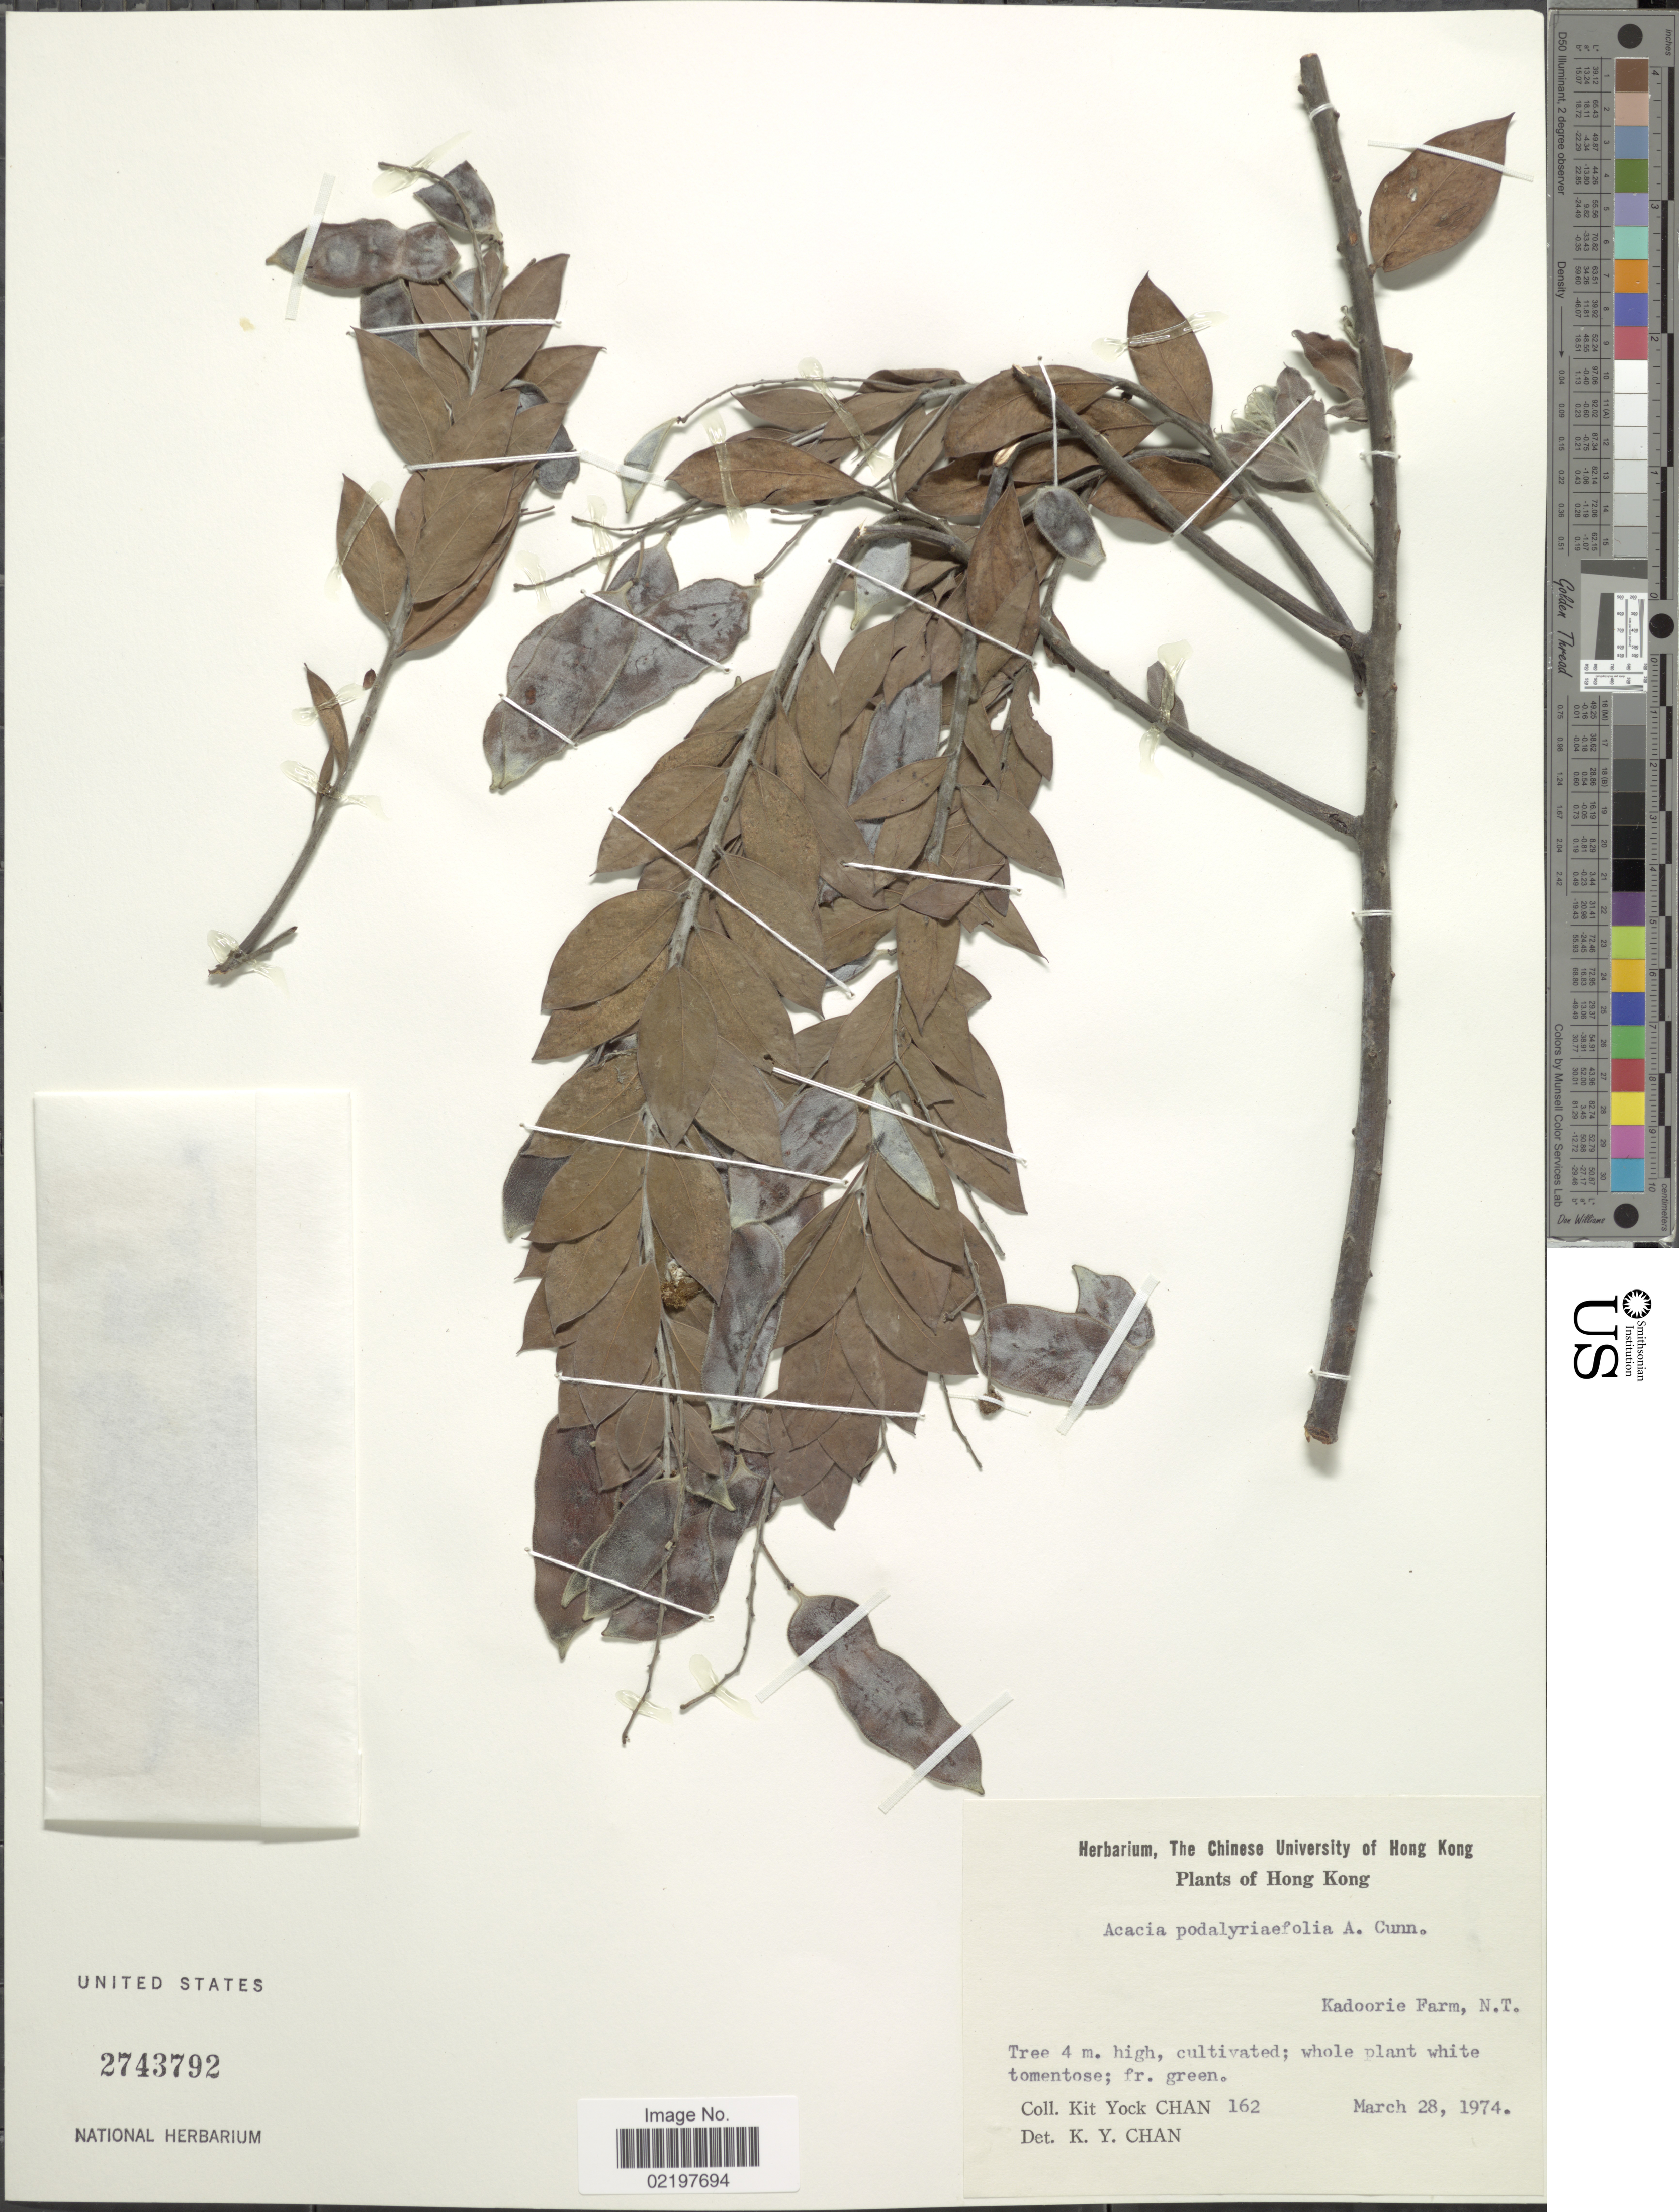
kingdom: Plantae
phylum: Tracheophyta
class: Magnoliopsida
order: Fabales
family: Fabaceae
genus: Acacia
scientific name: Acacia podalyriifolia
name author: A. Cunn. ex G. Don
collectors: K. Chan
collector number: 162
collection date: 1974-03-28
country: China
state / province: Hong Kong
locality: Kadoorie Farm, N. T.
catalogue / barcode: US 2743792